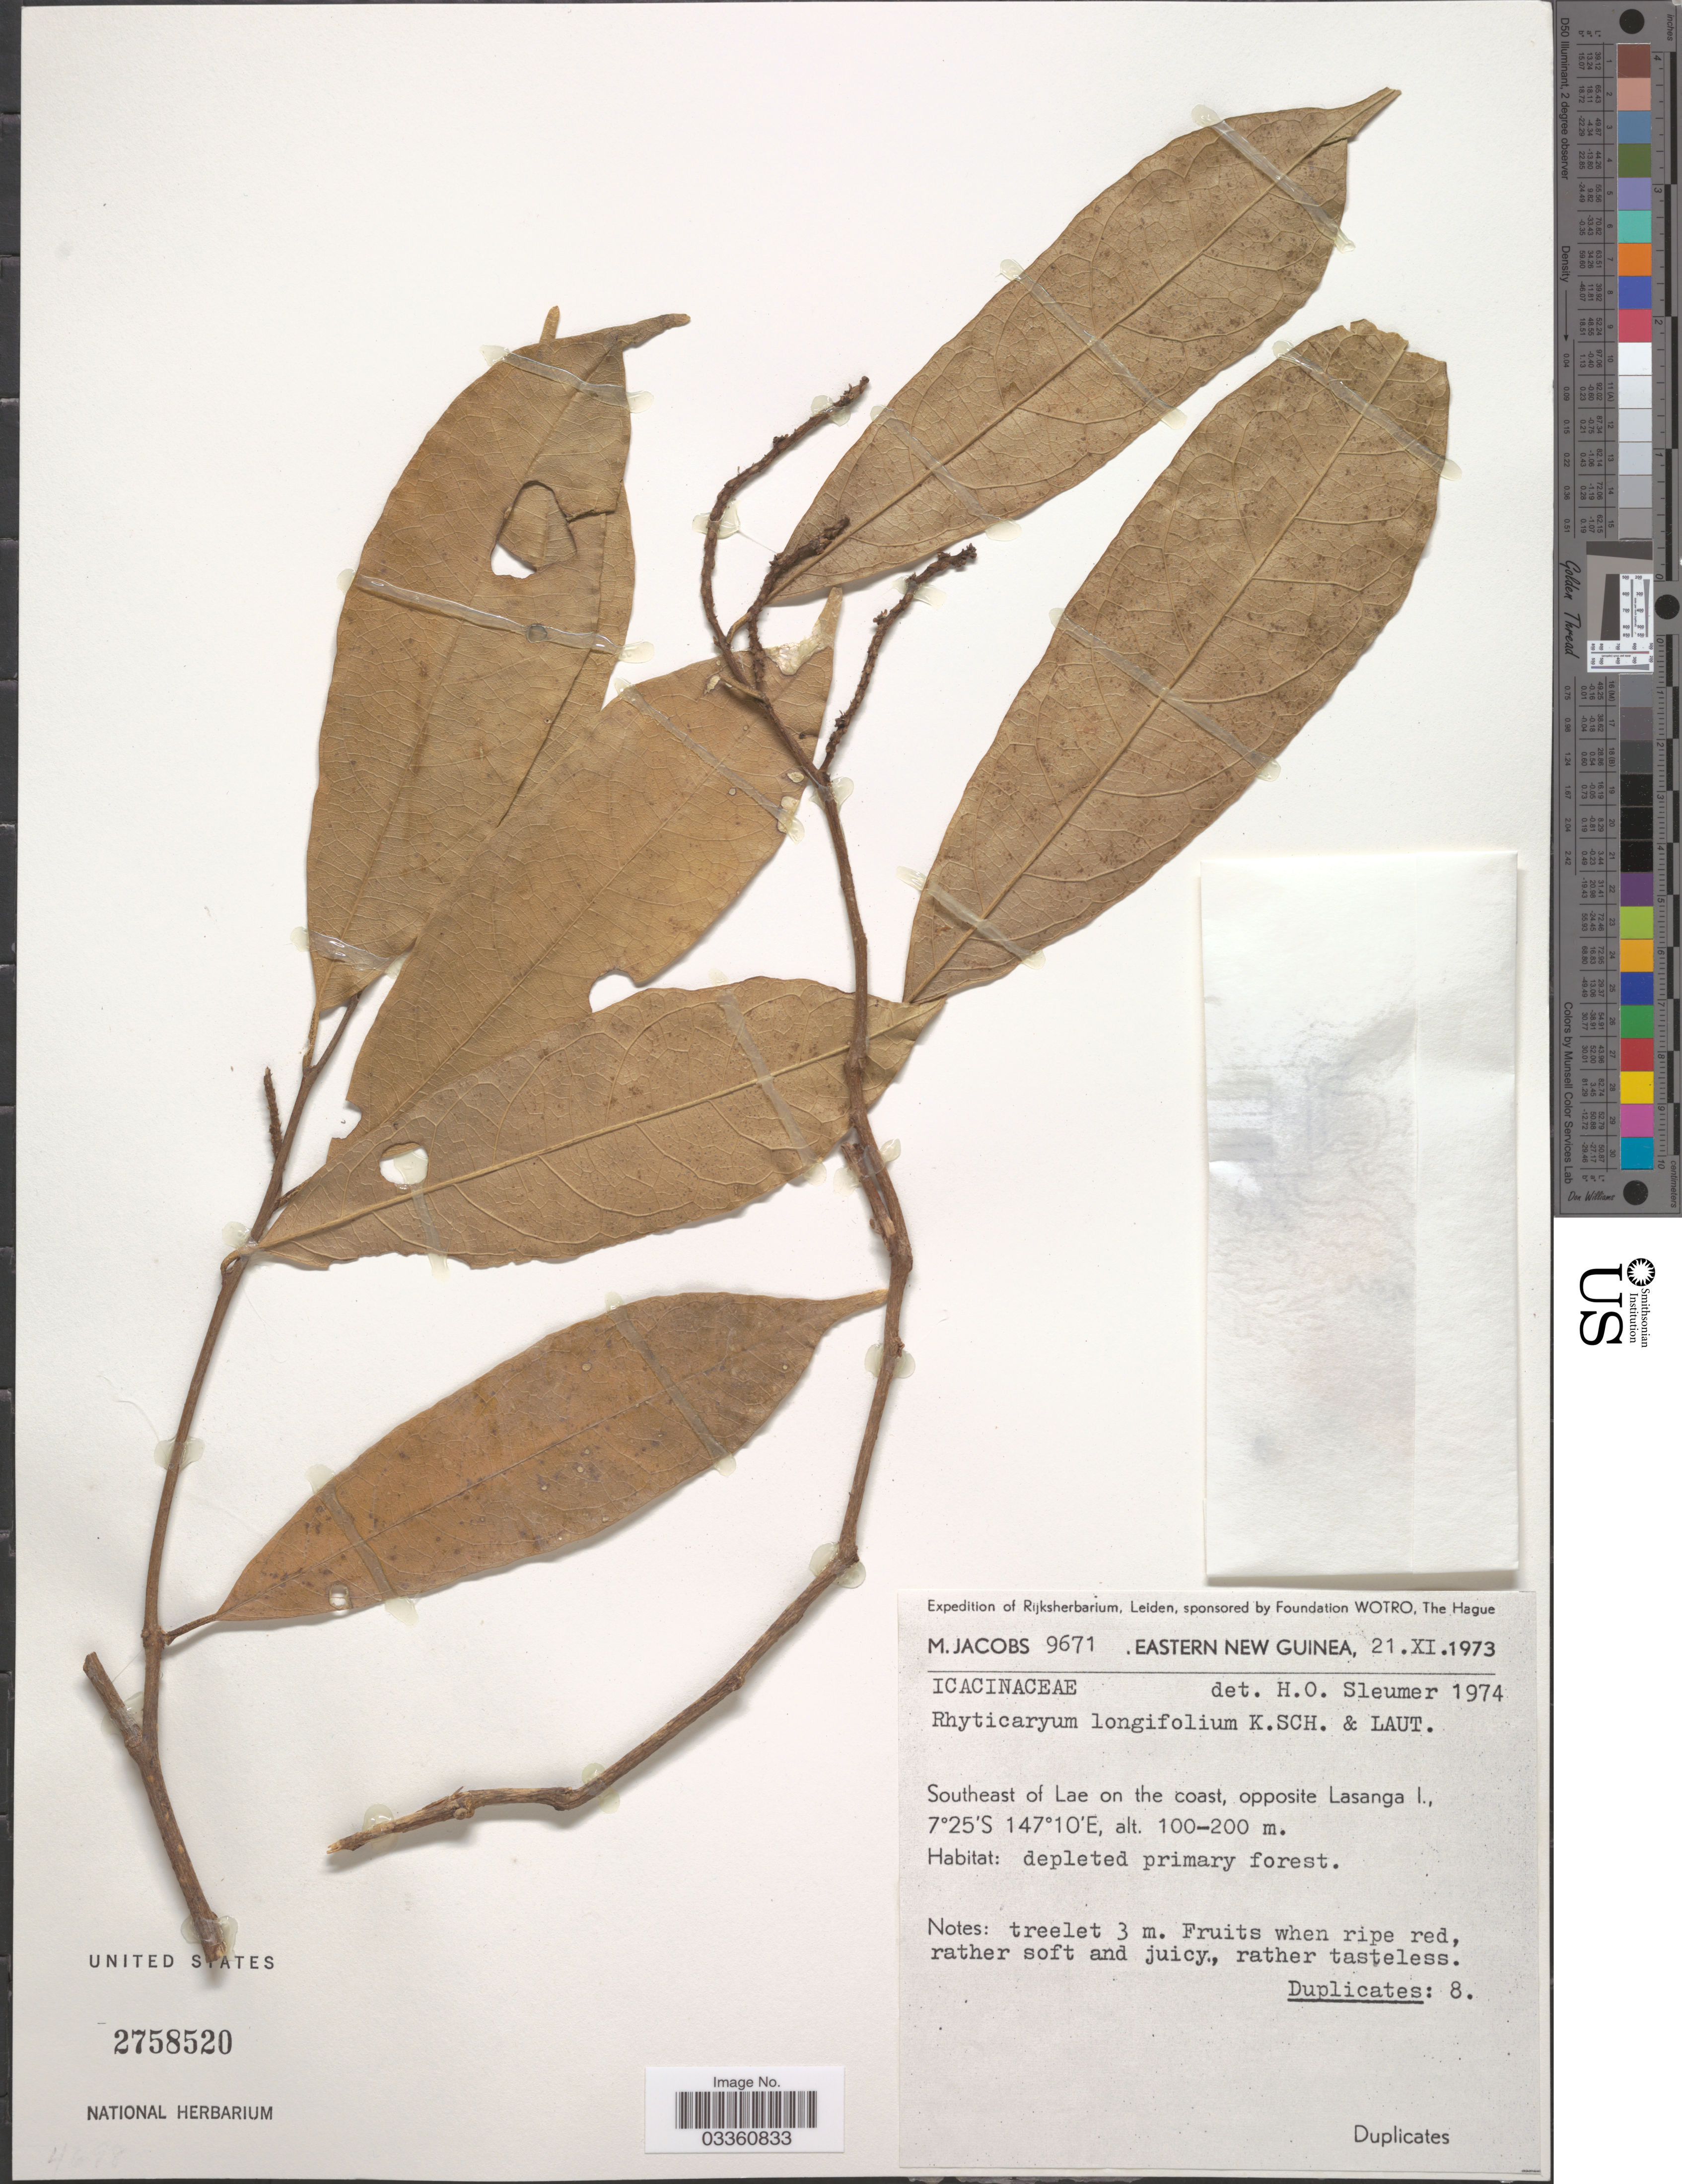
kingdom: Plantae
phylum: Tracheophyta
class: Magnoliopsida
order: Icacinales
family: Icacinaceae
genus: Ryticaryum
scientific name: Ryticaryum longifolium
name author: K. Schum. & Lauterb.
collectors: M. Jacobs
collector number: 9671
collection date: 1973-11-21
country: Papua New Guinea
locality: Eastern New Guinea. Southeast of Lae on the coast, opposite Lasanga I.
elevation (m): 100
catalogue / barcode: US 2758520